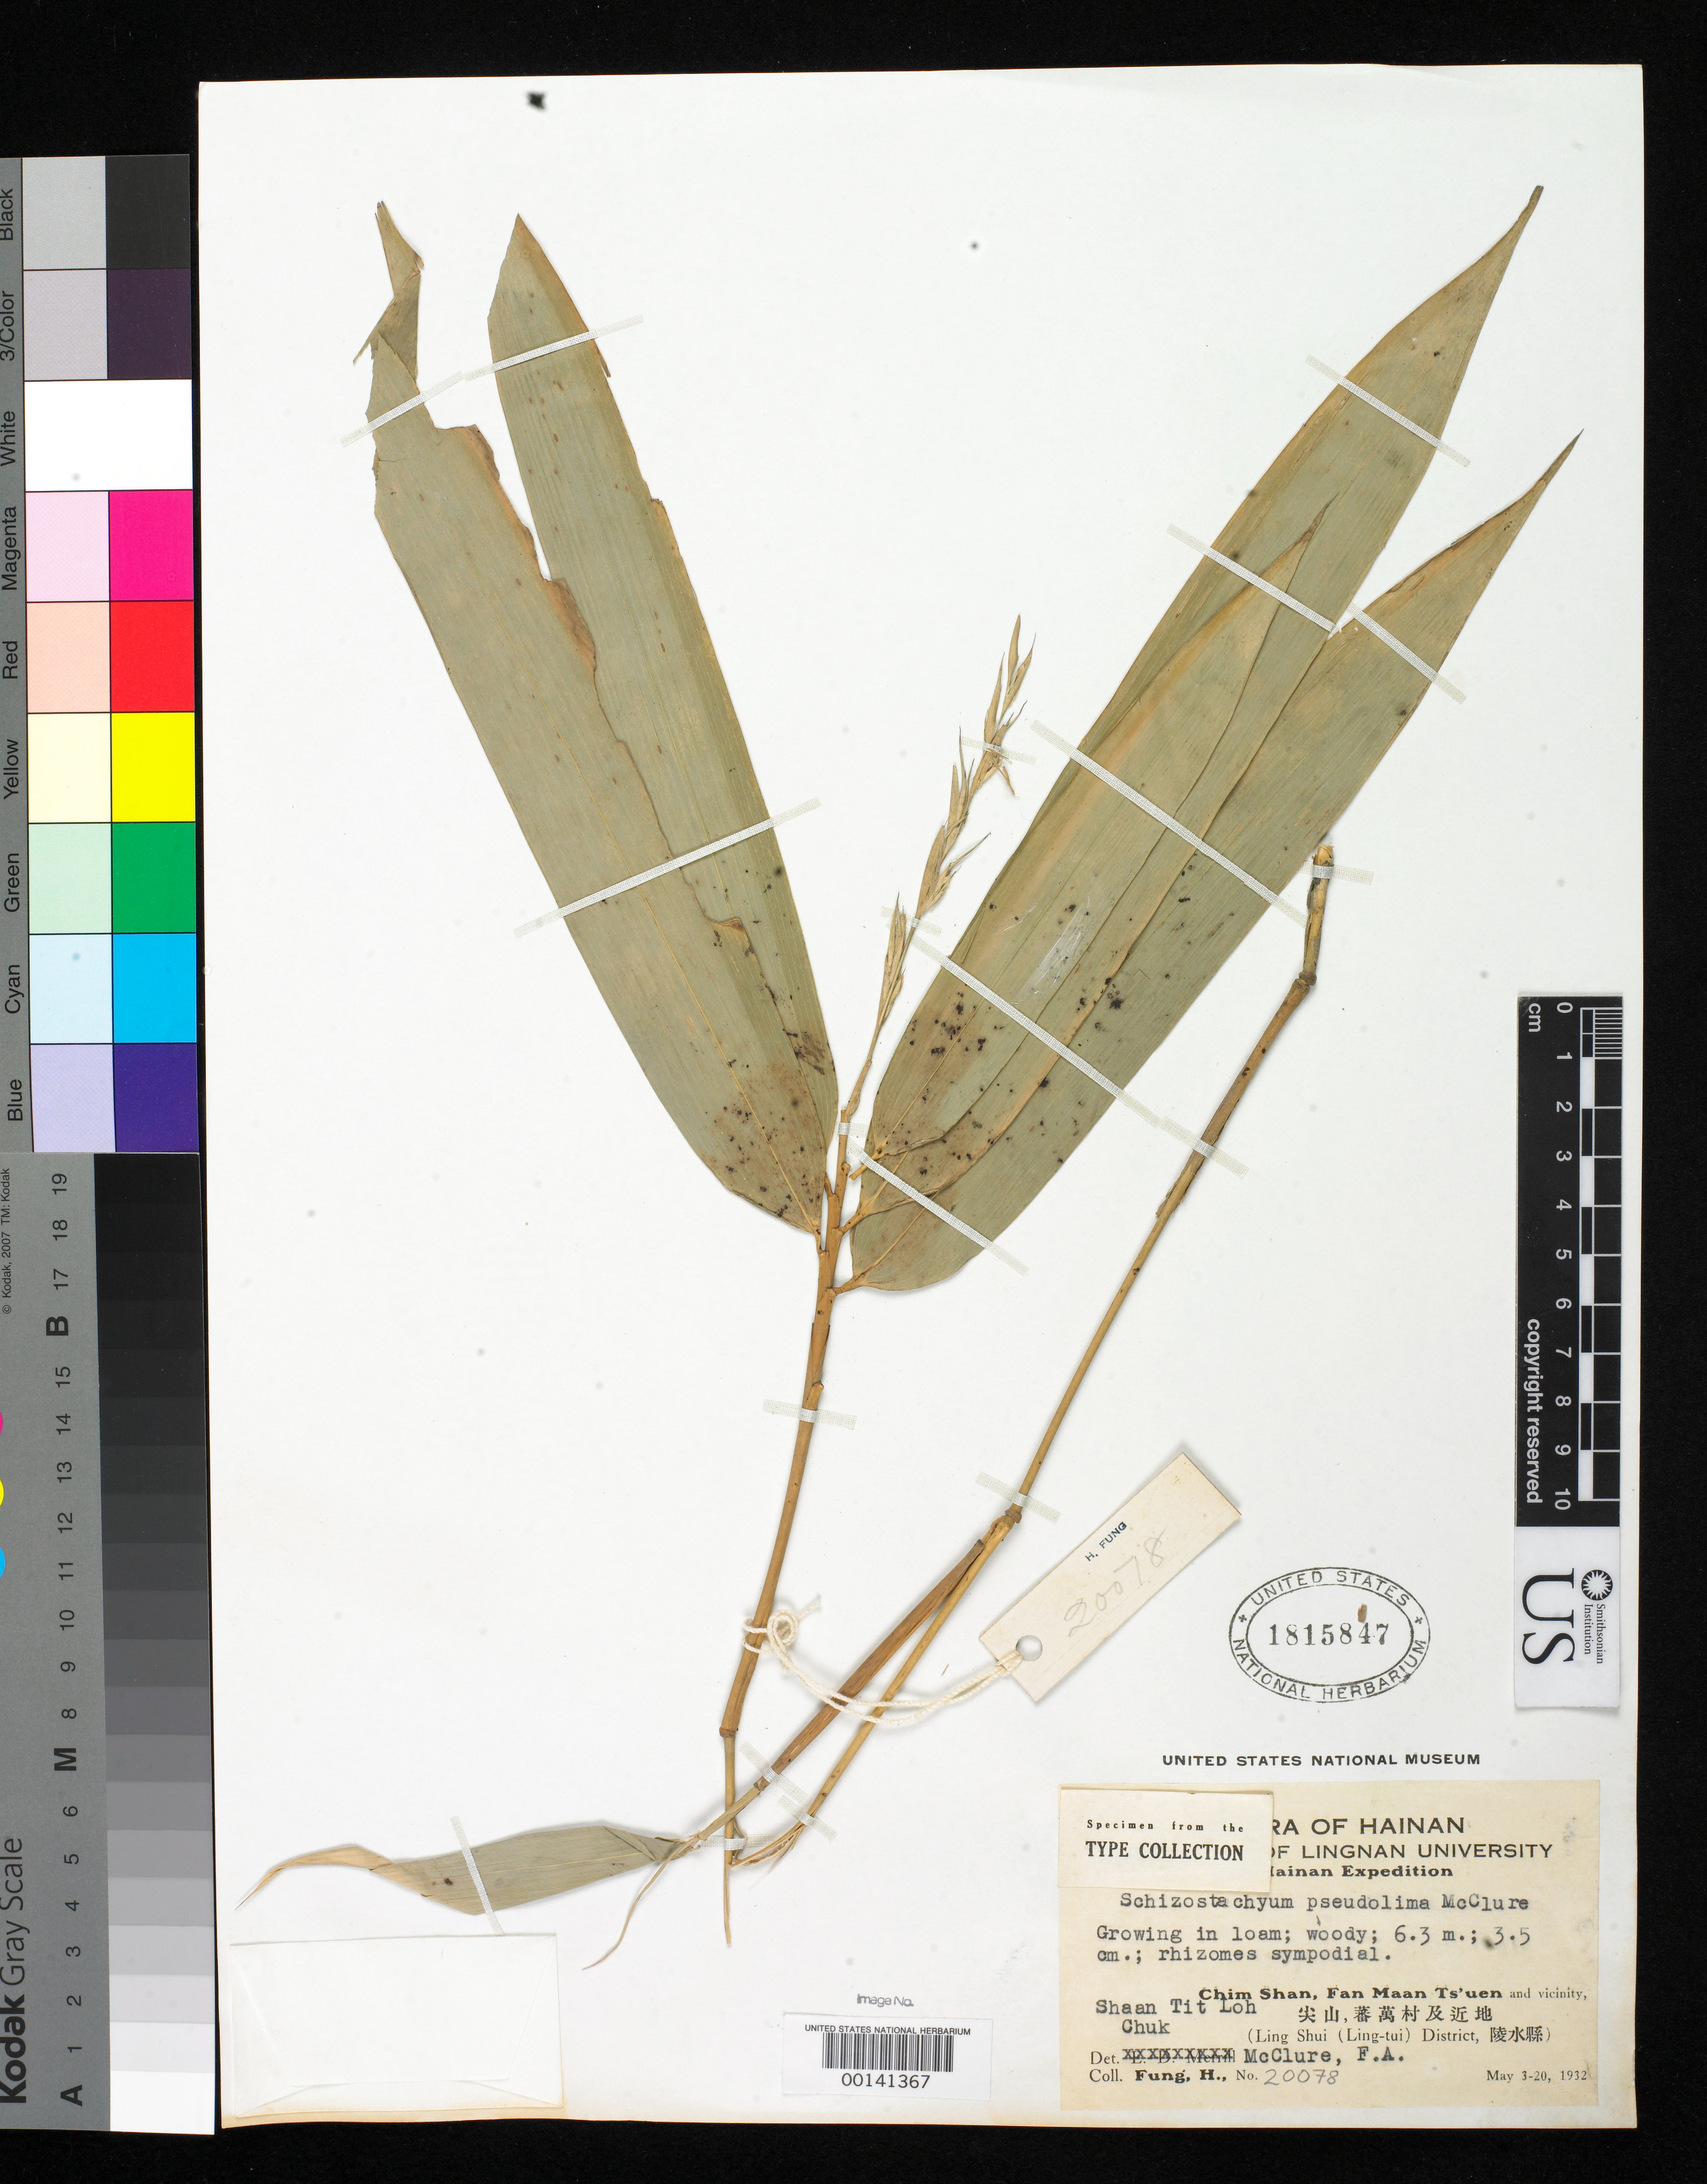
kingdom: Plantae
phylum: Tracheophyta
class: Liliopsida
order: Poales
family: Poaceae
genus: Schizostachyum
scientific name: Schizostachyum pseudolima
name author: McClure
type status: Isotype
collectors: H. L. Fung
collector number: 20078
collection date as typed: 03 May 1932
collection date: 1932-05-03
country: China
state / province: Hainan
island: Hainan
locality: Ling-shui District, Chin Shan.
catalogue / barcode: US 1815847